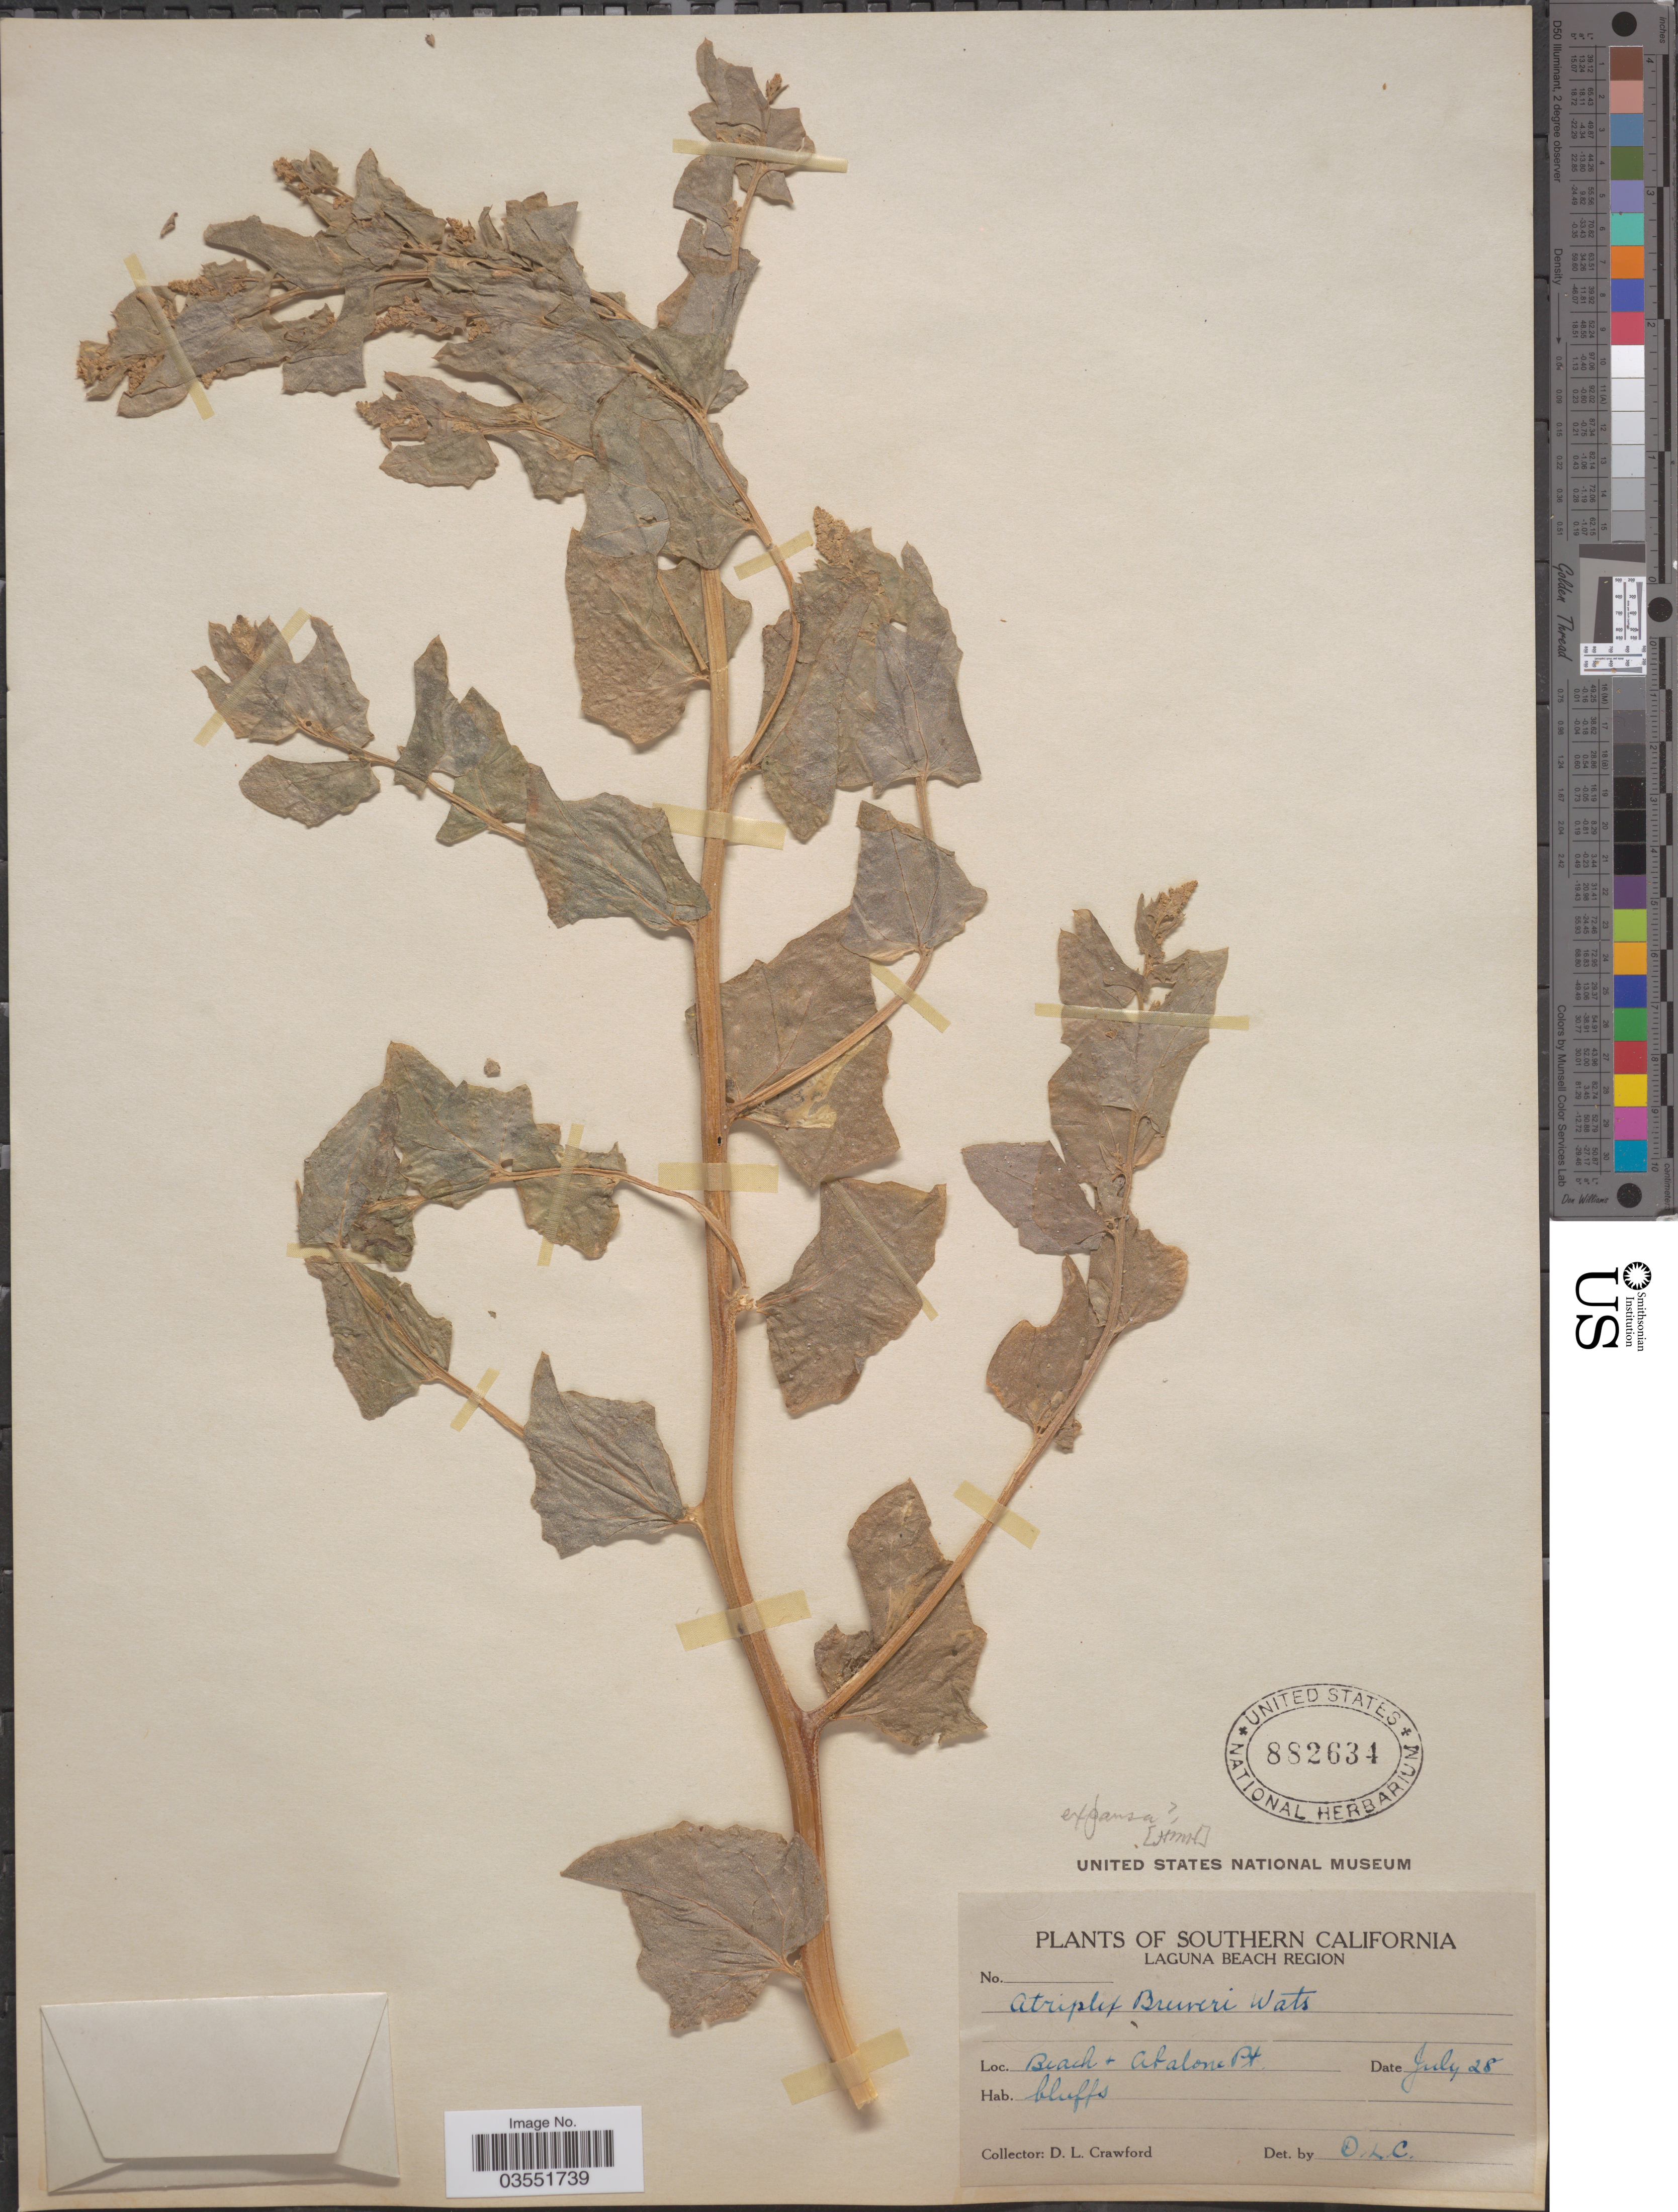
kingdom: Plantae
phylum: Tracheophyta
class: Magnoliopsida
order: Caryophyllales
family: Amaranthaceae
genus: Atriplex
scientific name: Atriplex expansa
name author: S. Watson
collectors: D. L. Crawford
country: United States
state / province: California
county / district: Orange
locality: Southern California. Laguna Beach Region. Beach & Alkaline Pt.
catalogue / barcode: US 882634